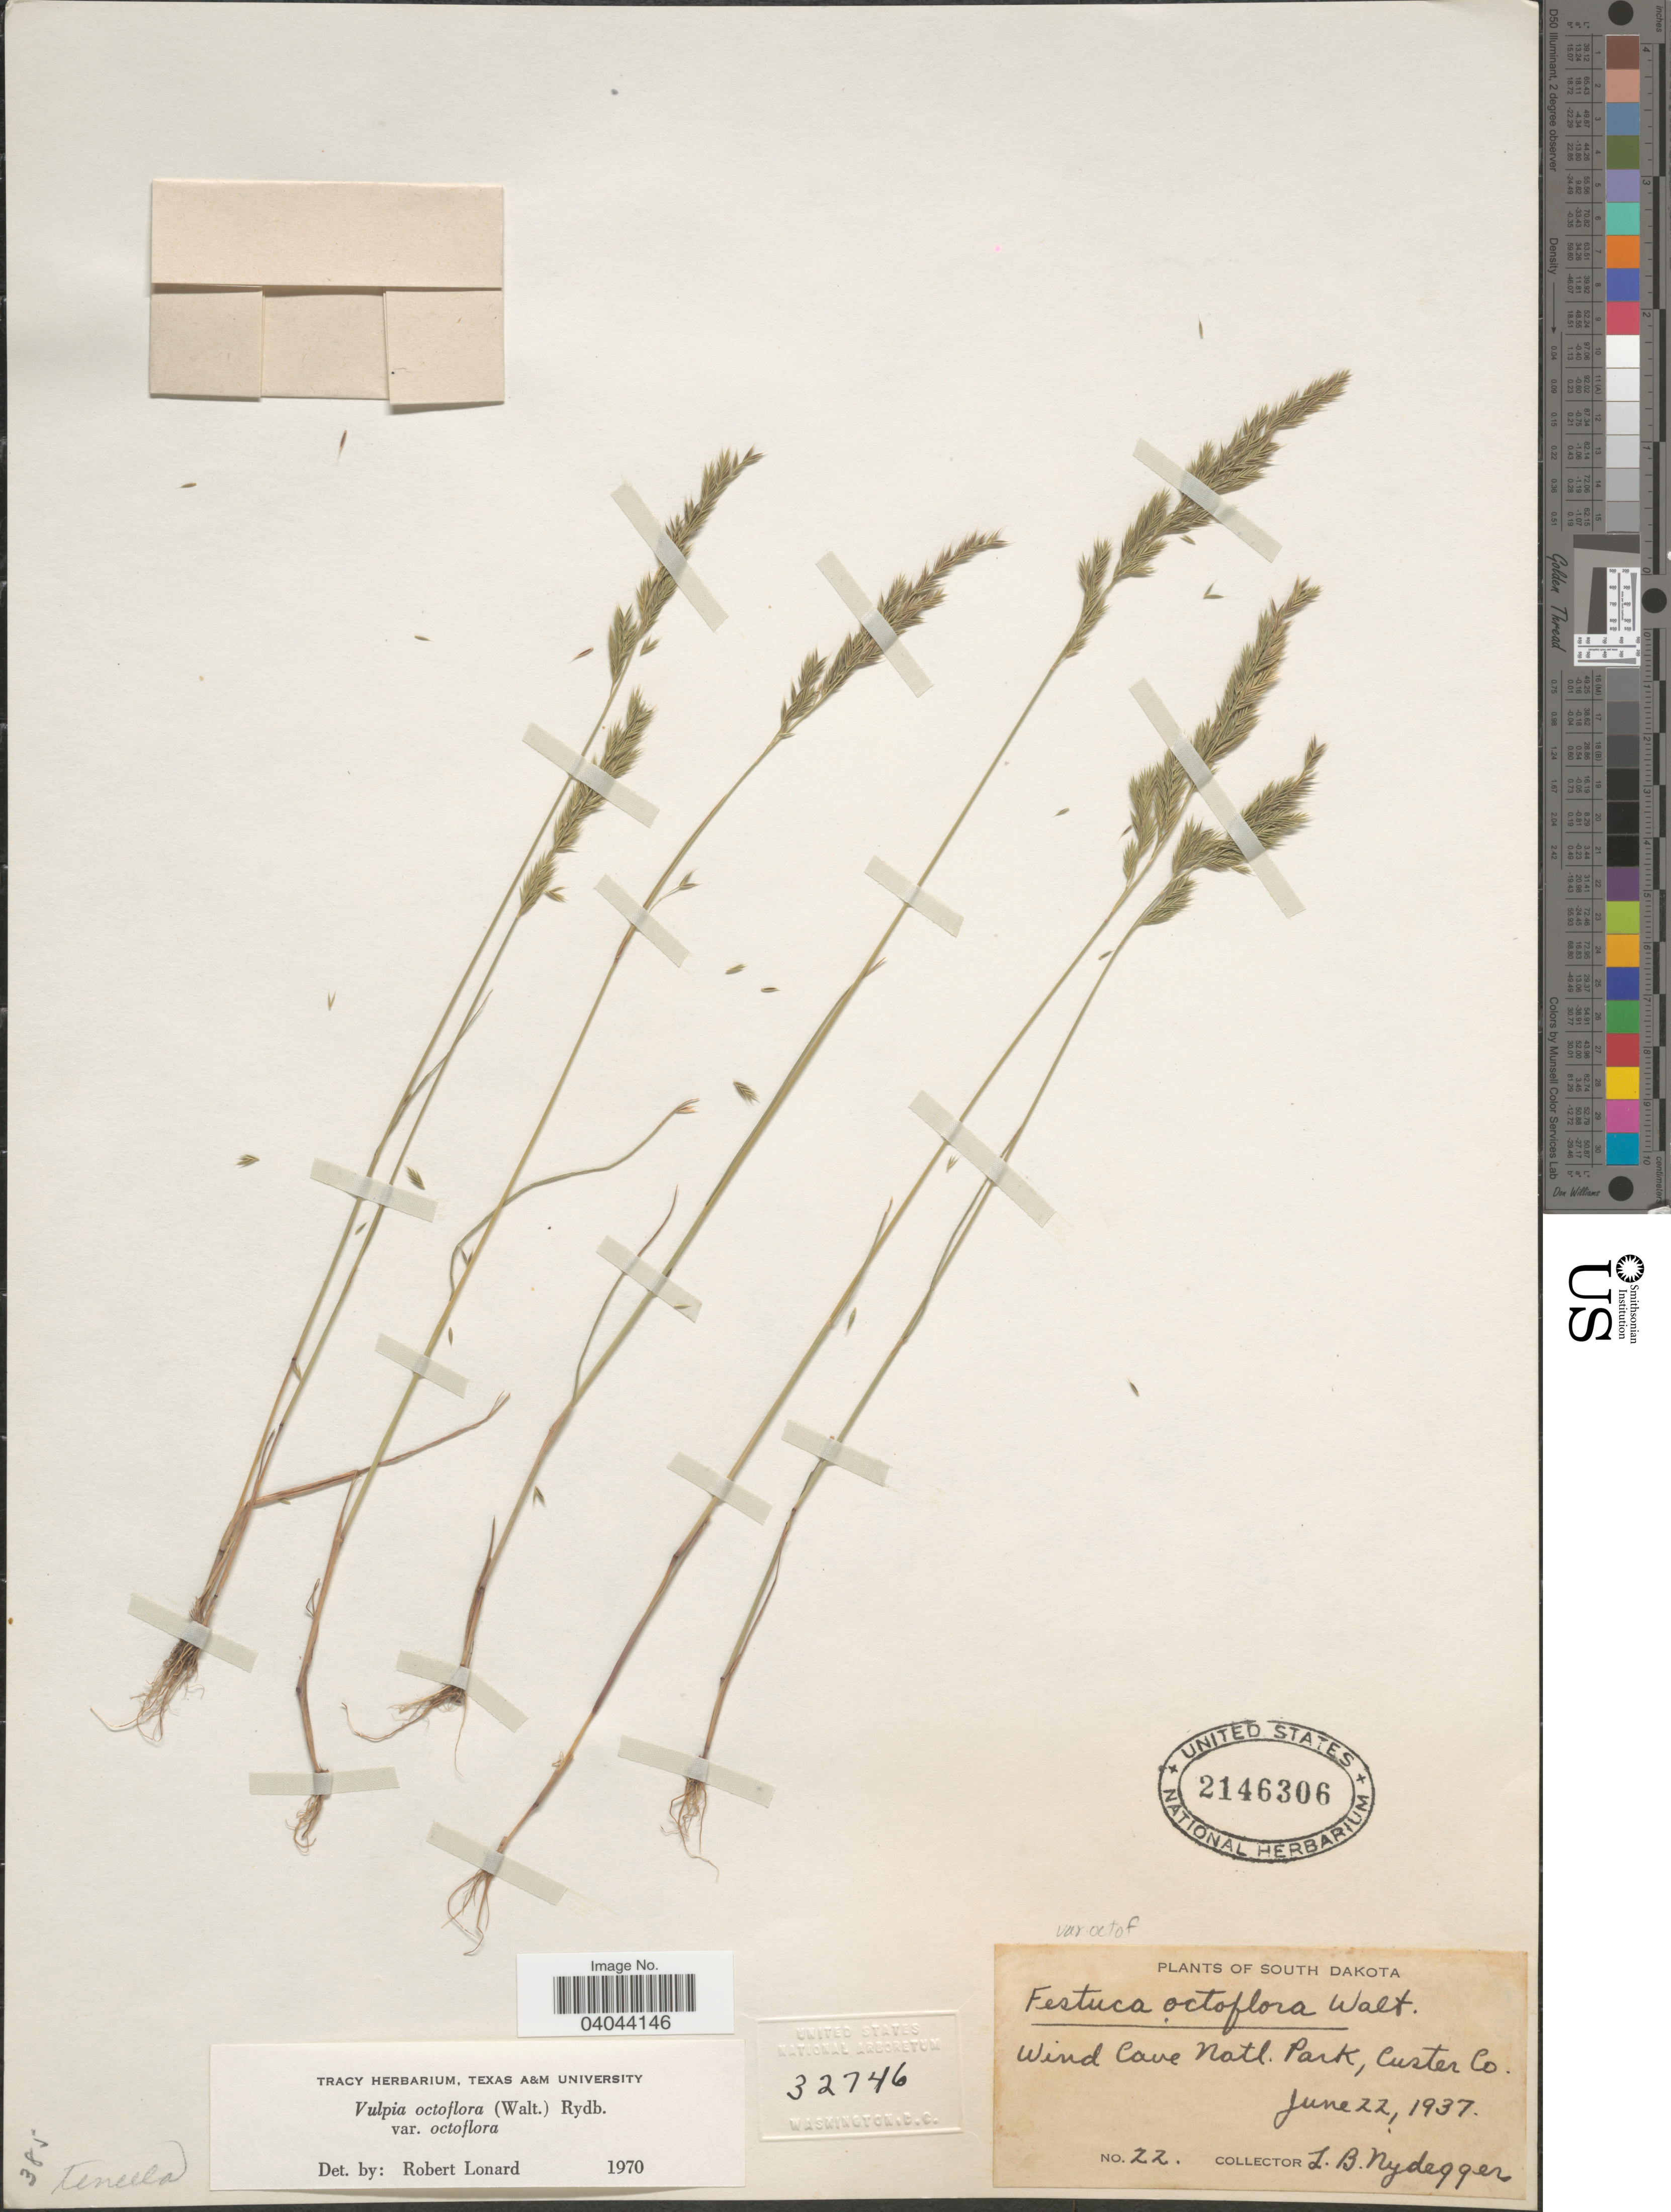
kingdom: Plantae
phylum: Tracheophyta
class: Liliopsida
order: Poales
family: Poaceae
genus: Festuca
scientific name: Festuca octoflora var. octoflora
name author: Walter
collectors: L. Nydegger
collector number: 22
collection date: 1937-06-22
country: United States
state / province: South Dakota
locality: Wind cave Natl. Park, Custer Co.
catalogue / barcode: US 2146306